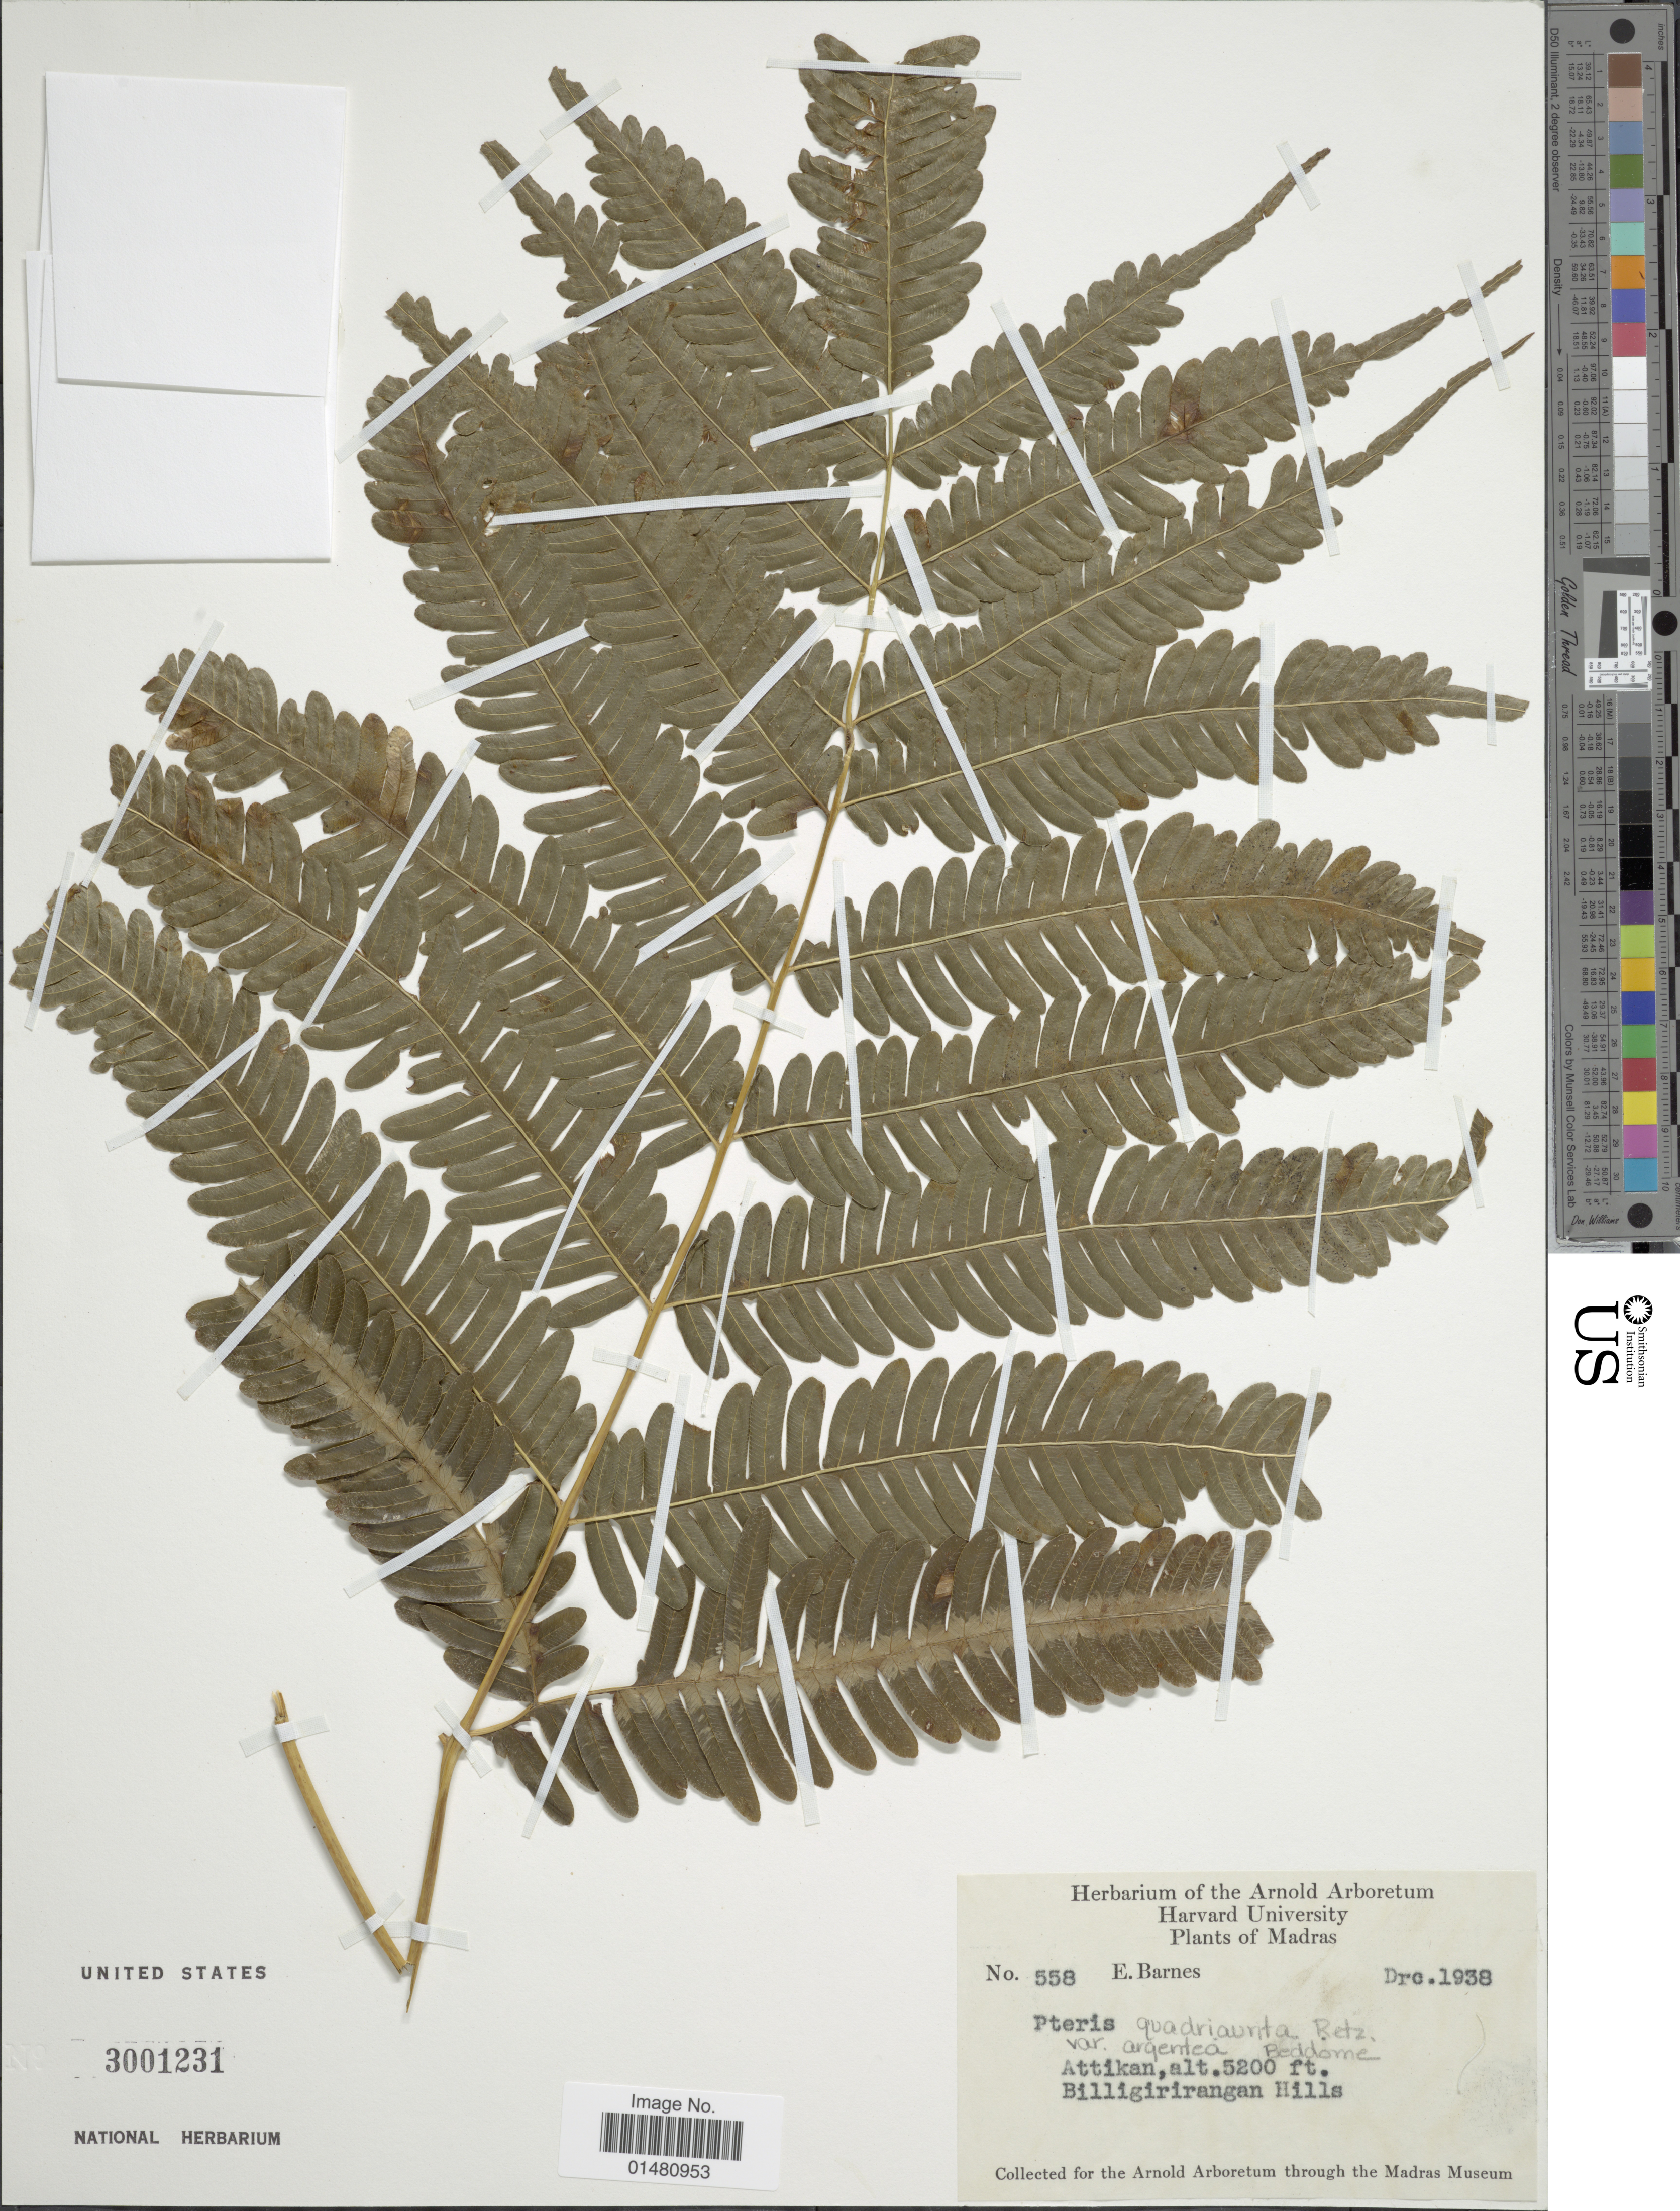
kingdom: Plantae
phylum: Tracheophyta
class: Polypodiopsida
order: Polypodiales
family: Pteridaceae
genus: Pteris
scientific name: Pteris quadriaurita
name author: Retz.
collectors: E. Barnes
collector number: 558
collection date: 1938-12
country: India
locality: Madras, Attikan, Billigiriangan Hills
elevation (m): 1585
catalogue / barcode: US 3001231